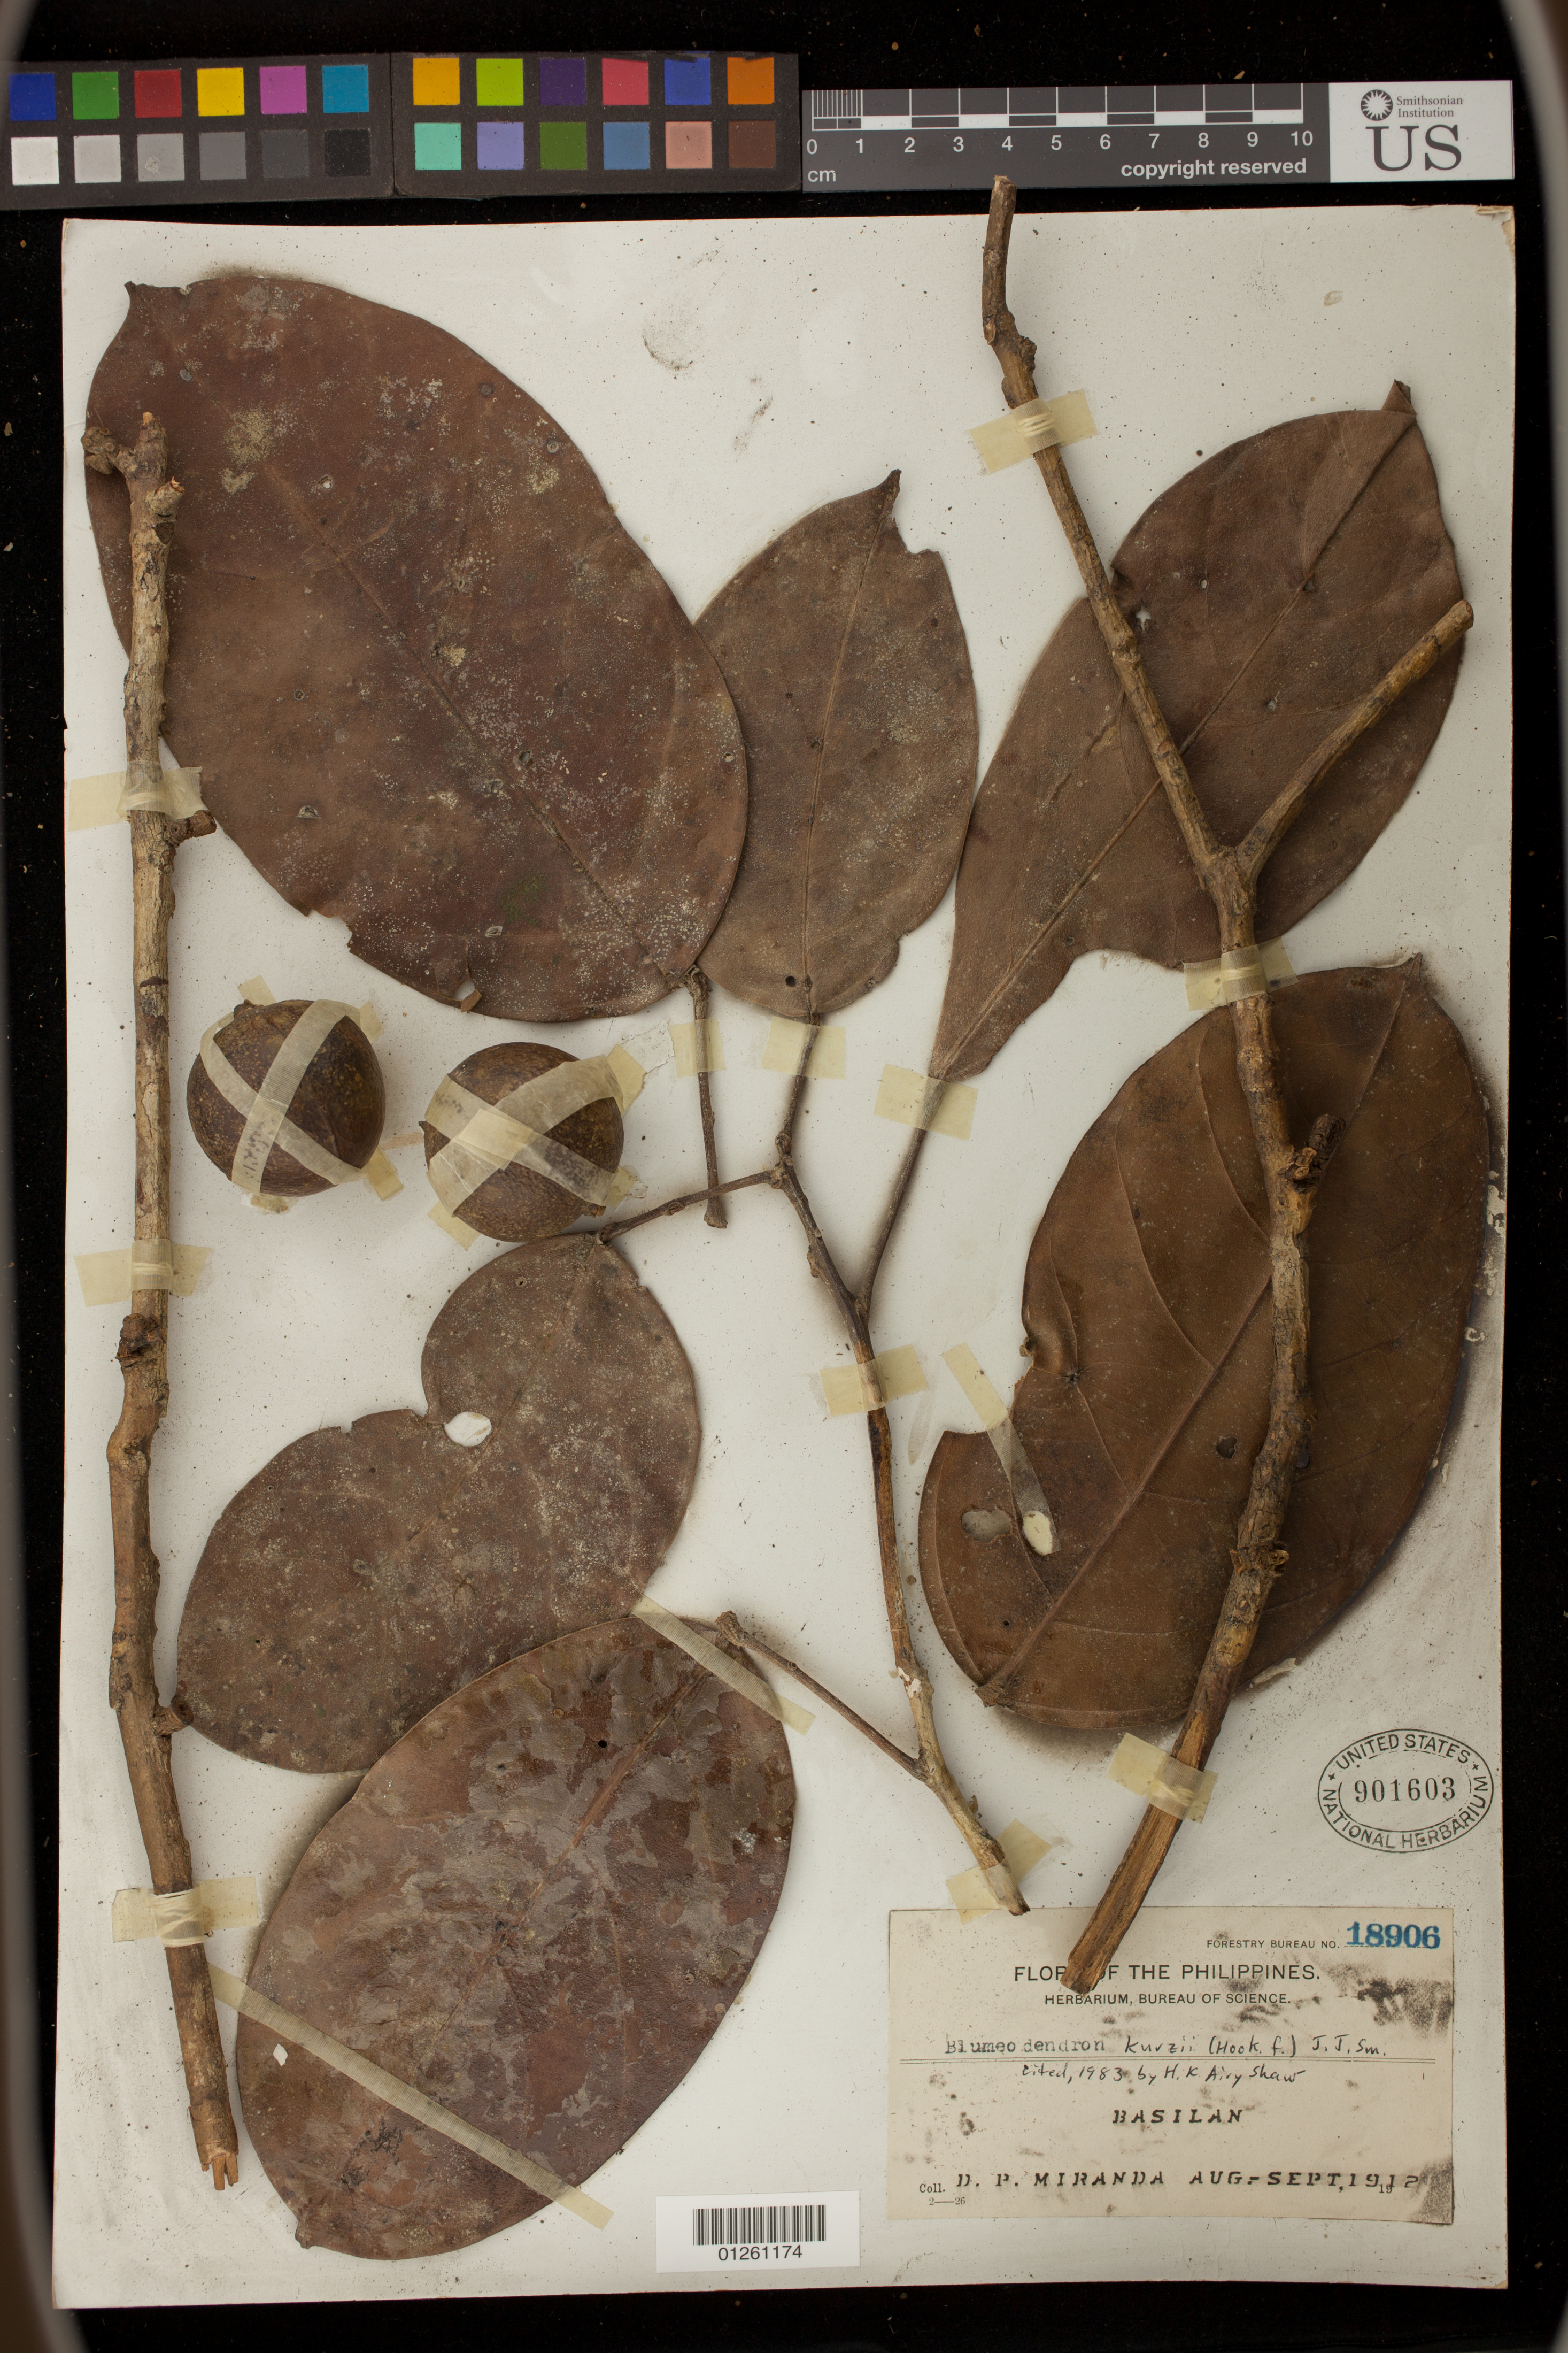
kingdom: Plantae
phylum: Tracheophyta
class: Magnoliopsida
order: Malpighiales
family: Euphorbiaceae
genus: Blumeodendron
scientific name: Blumeodendron kurzii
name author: (Hook. f.) J.Jay Sm.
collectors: D. P. Miranda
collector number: For. Bur. 18906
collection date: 1912-08/1912-09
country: Philippines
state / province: Muslim Mindanao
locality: Basilan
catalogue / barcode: US 901603